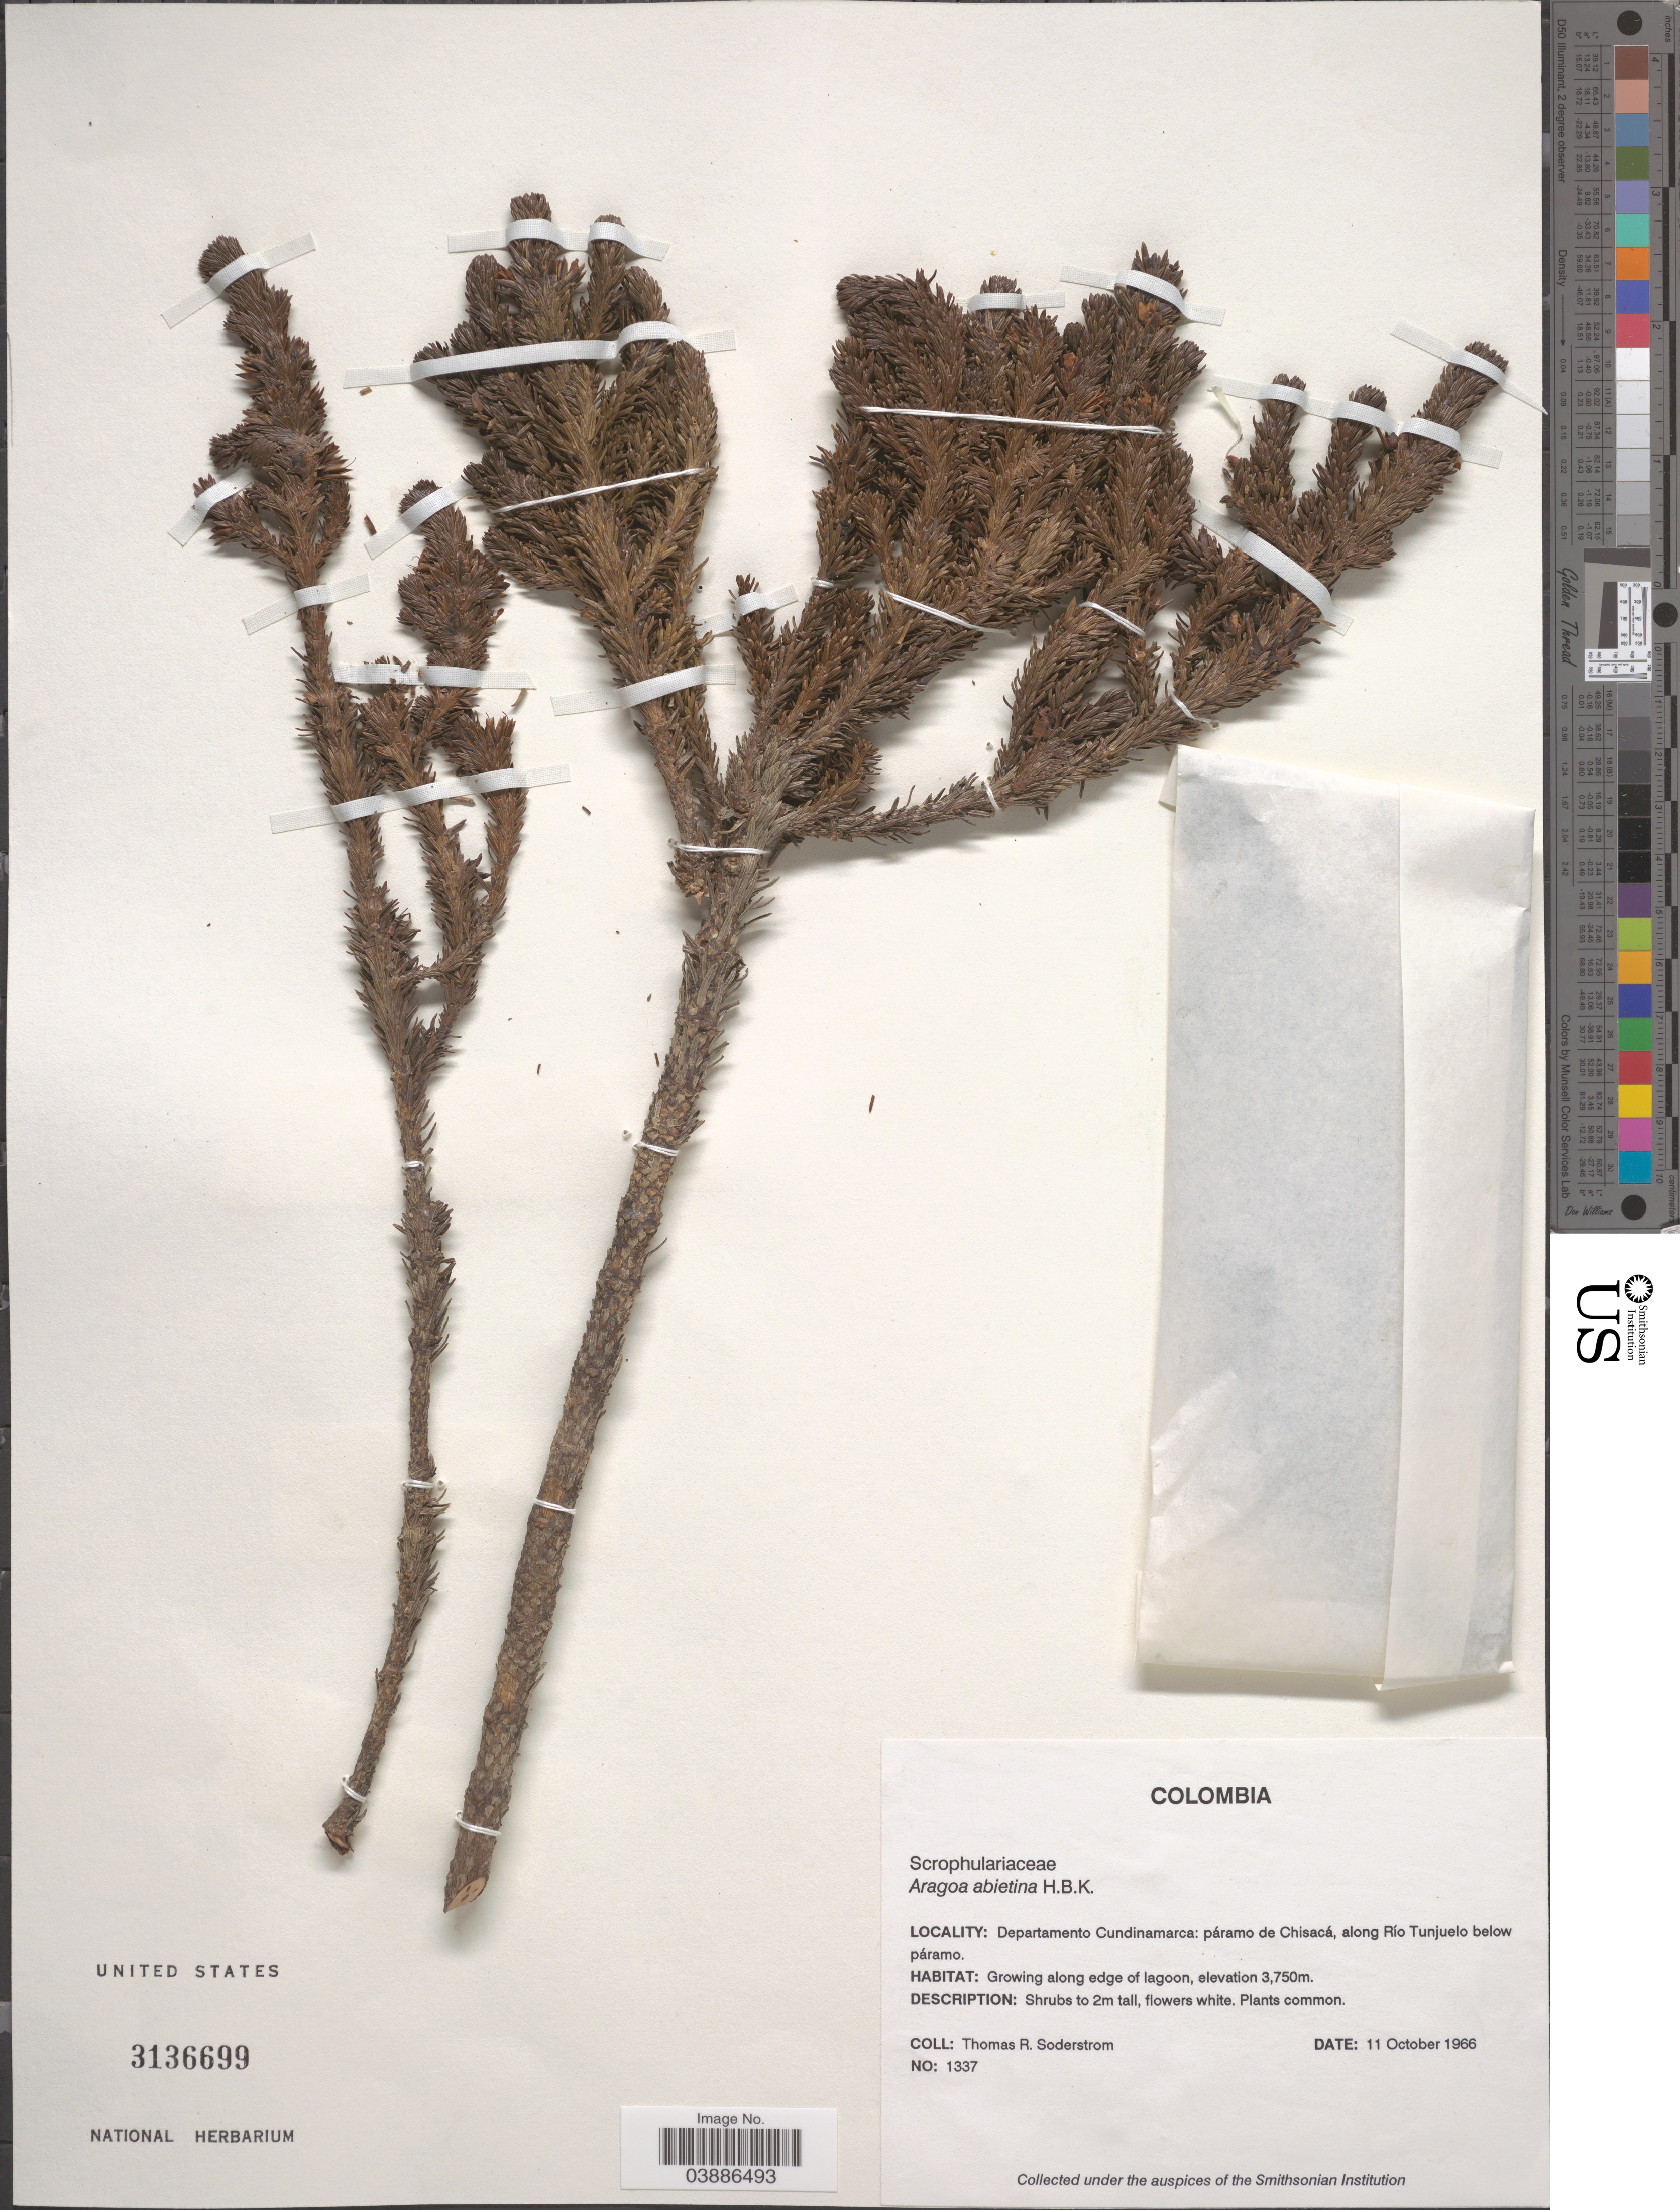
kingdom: Plantae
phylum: Tracheophyta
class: Magnoliopsida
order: Lamiales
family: Plantaginaceae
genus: Aragoa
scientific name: Aragoa abietina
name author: Kunth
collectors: T. R. Soderstrom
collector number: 1337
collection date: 1966-10-11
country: Colombia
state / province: Cundinamarca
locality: Departamento Cundinamarca: páramo de Chisacá, along Río Tunjuelo below páramo. Along edge of lagoon.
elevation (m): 3750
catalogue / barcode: US 3136699